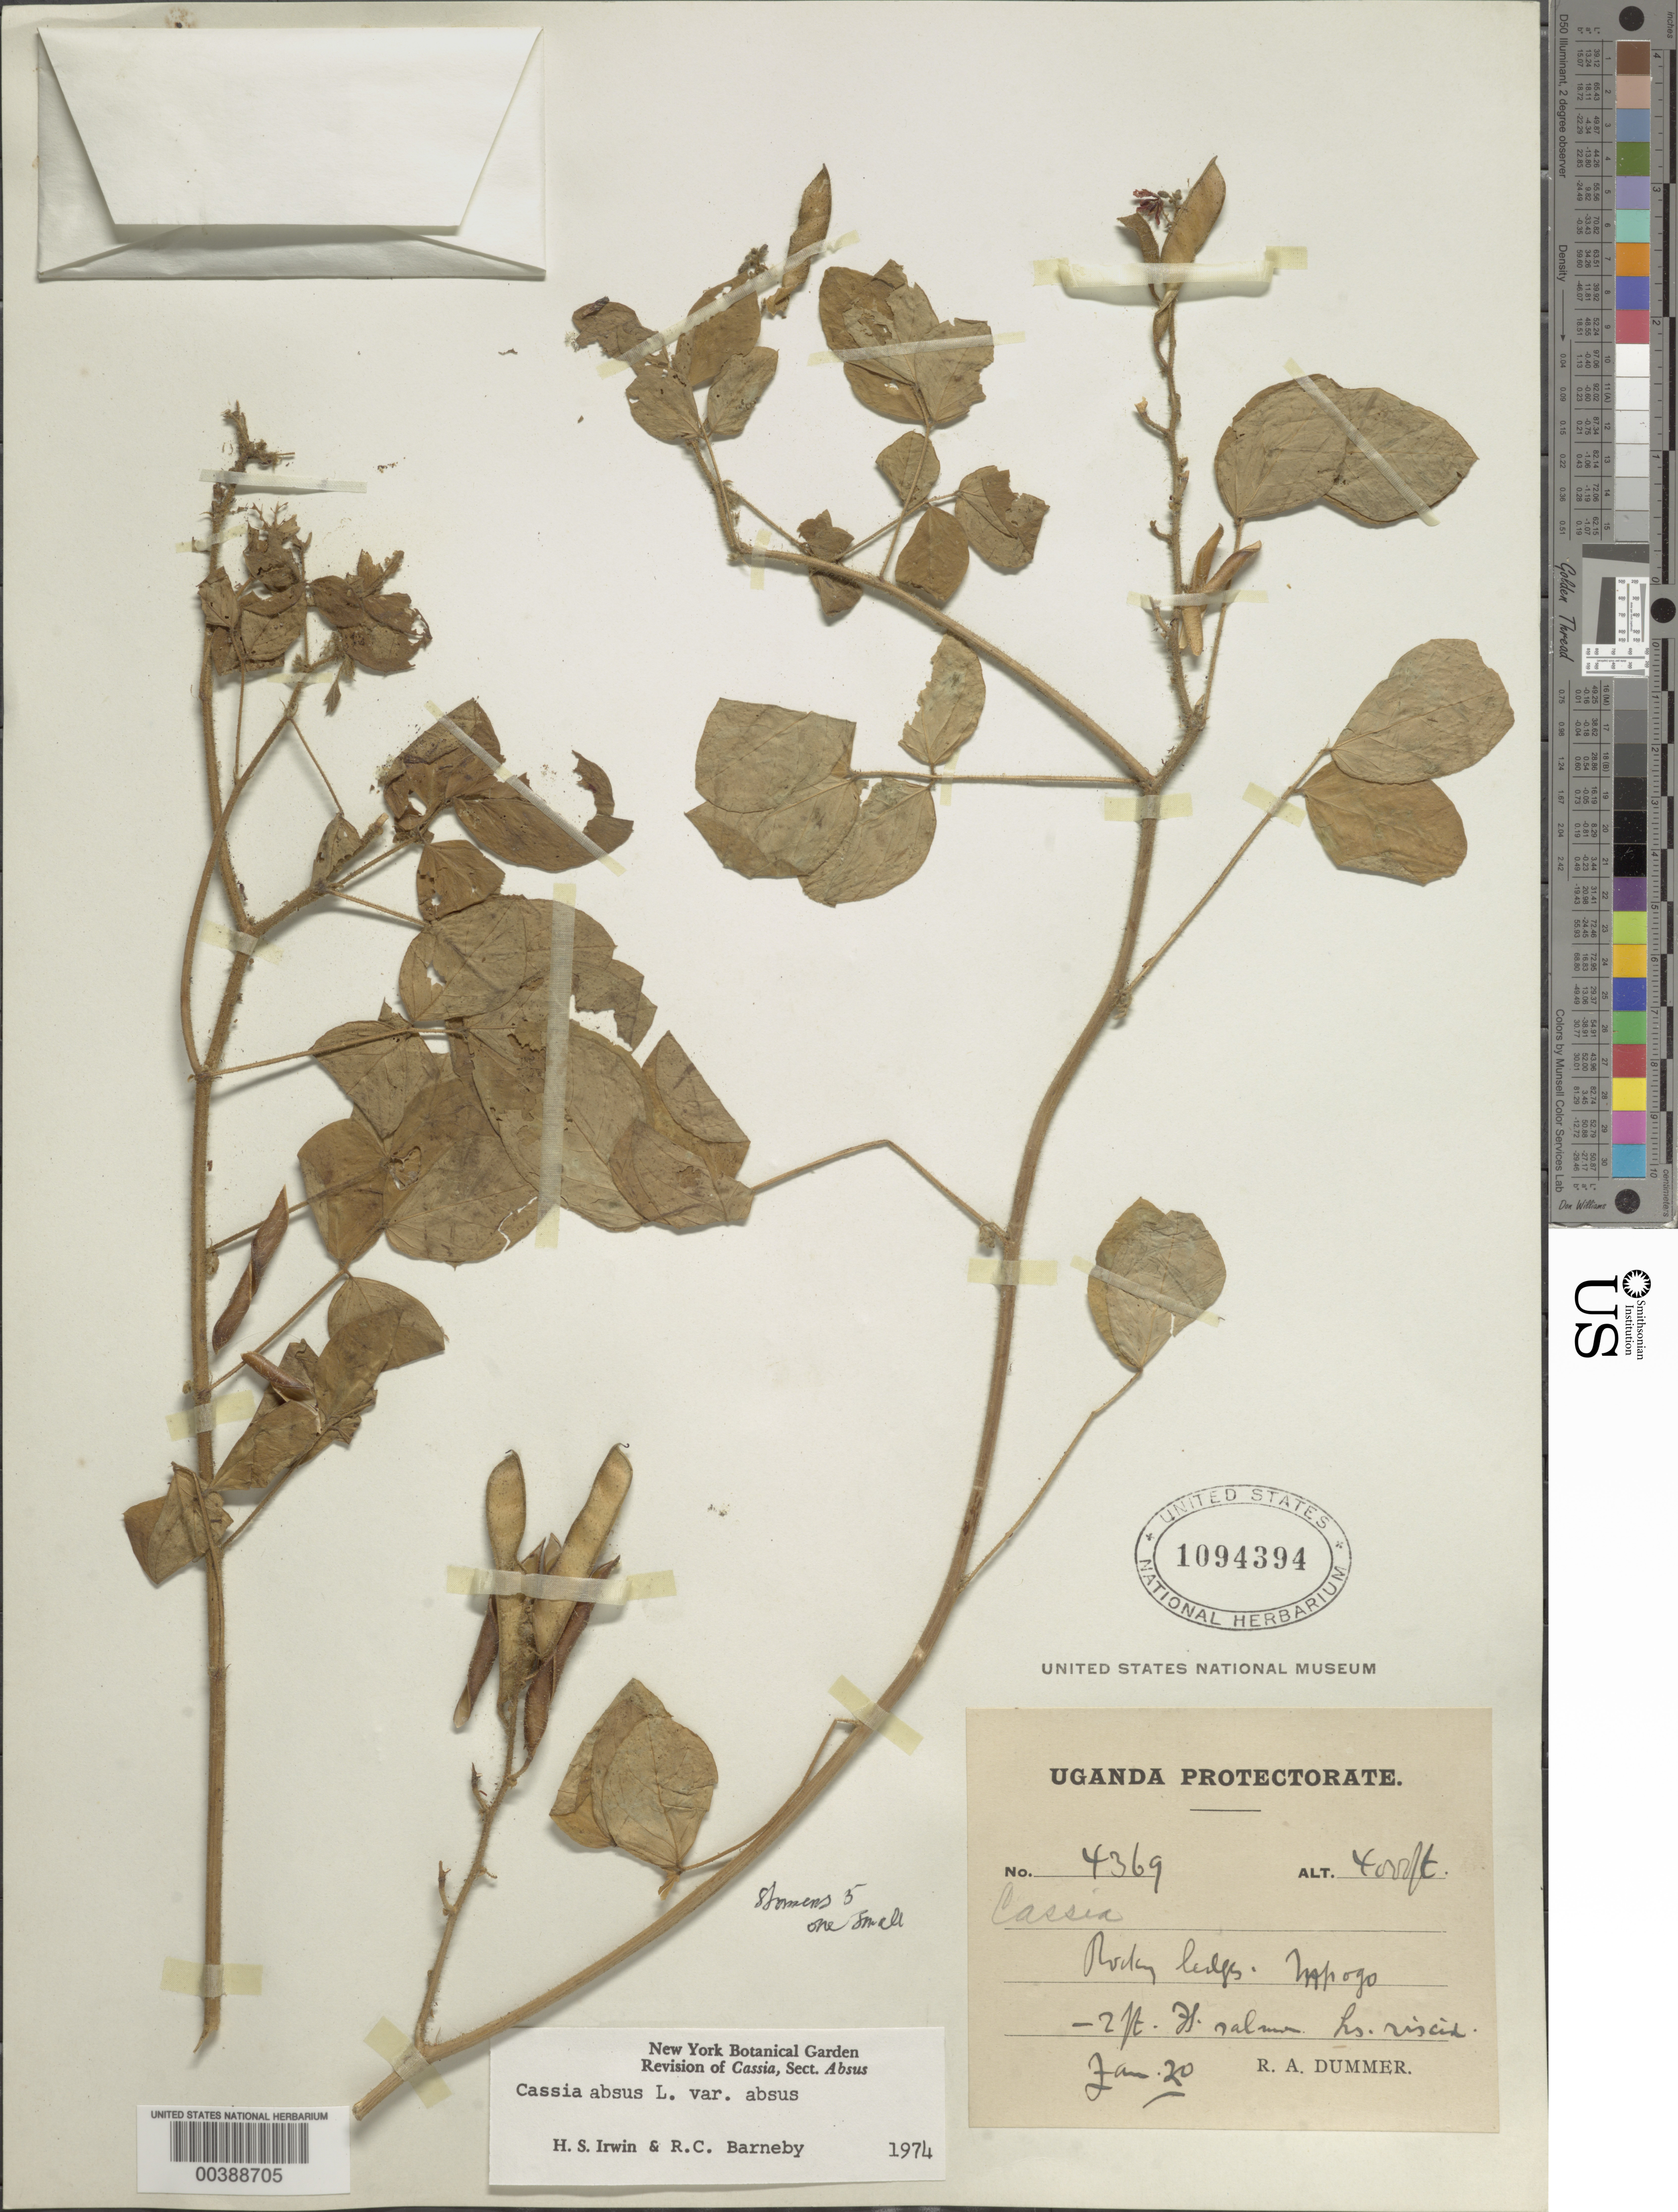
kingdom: Plantae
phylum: Tracheophyta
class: Magnoliopsida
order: Fabales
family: Fabaceae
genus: Chamaecrista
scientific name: Chamaecrista absus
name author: (L.) H.S. Irwin & Barneby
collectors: R. Dümmer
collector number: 4369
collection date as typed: Jan 1920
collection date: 1920-01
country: Uganda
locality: Mpogo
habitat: Rocky ledges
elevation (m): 1219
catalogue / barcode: US 1094394